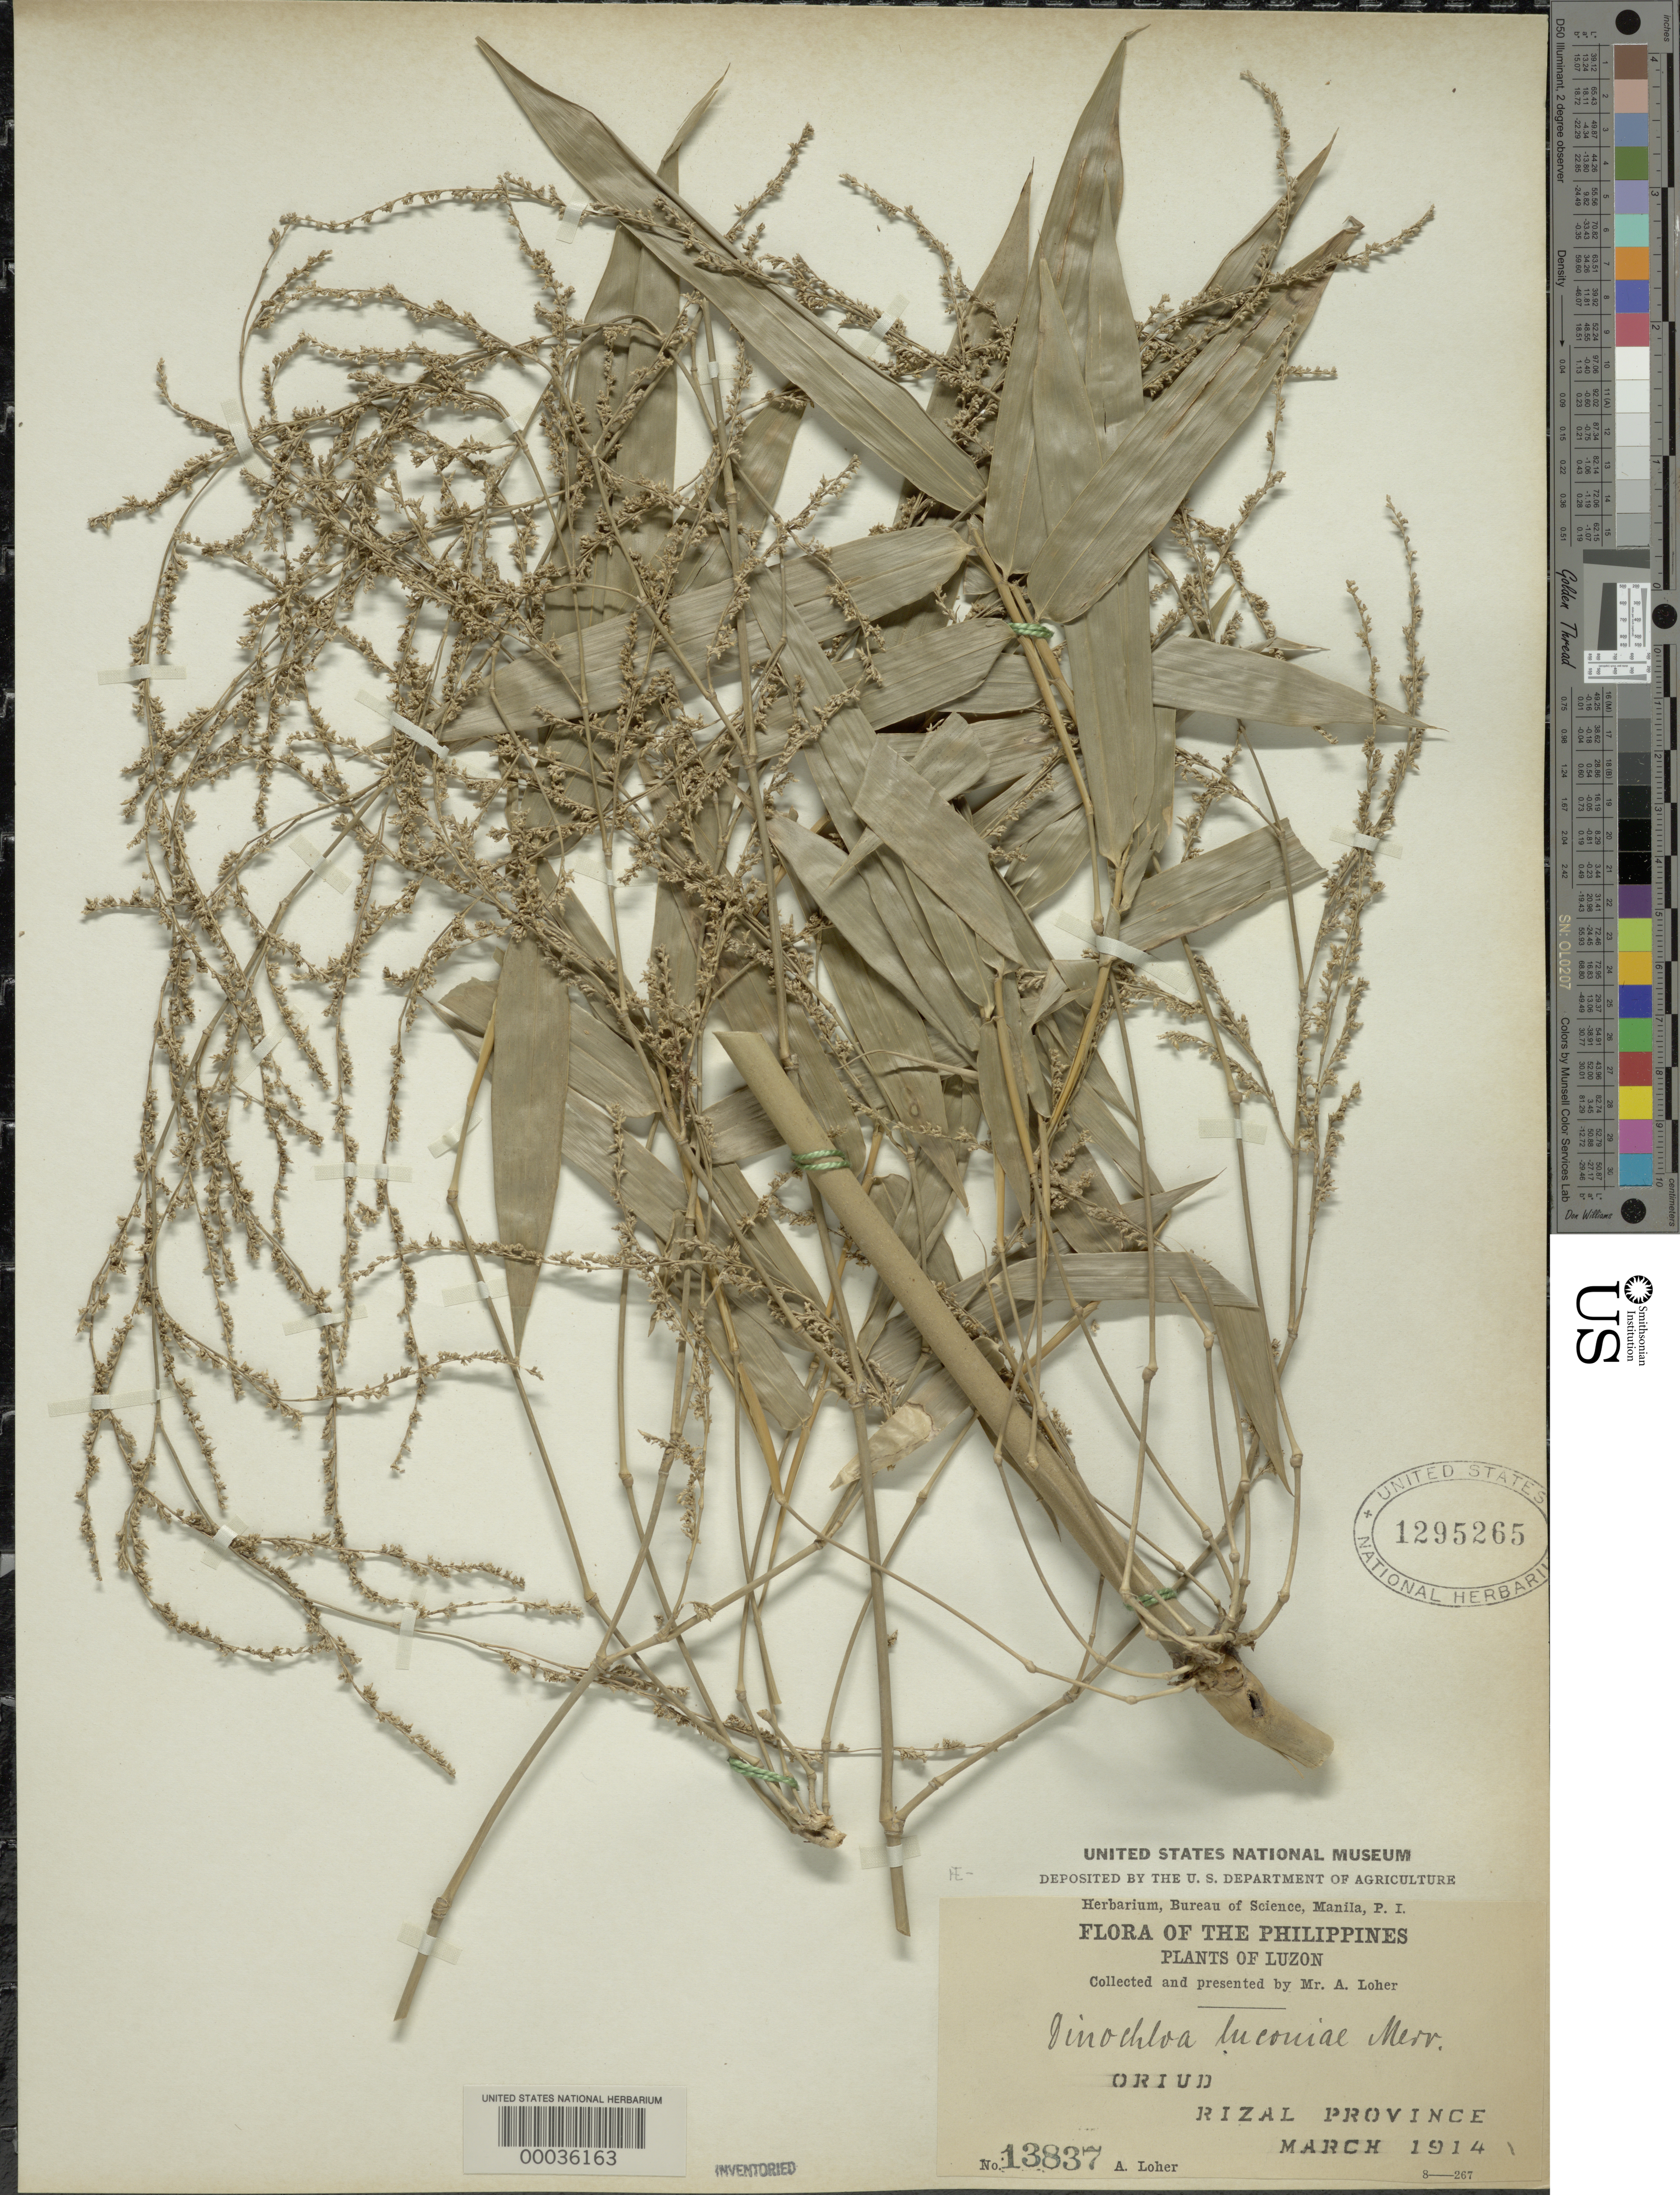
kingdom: Plantae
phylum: Tracheophyta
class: Liliopsida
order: Poales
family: Poaceae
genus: Dinochloa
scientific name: Dinochloa luconiae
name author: (Munro) Merr.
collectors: A. Loher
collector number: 13837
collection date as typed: Mar 1914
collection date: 1914-03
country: Philippines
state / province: Calabarzon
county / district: Rizal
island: Luzon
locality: Oriud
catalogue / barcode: US 1295265